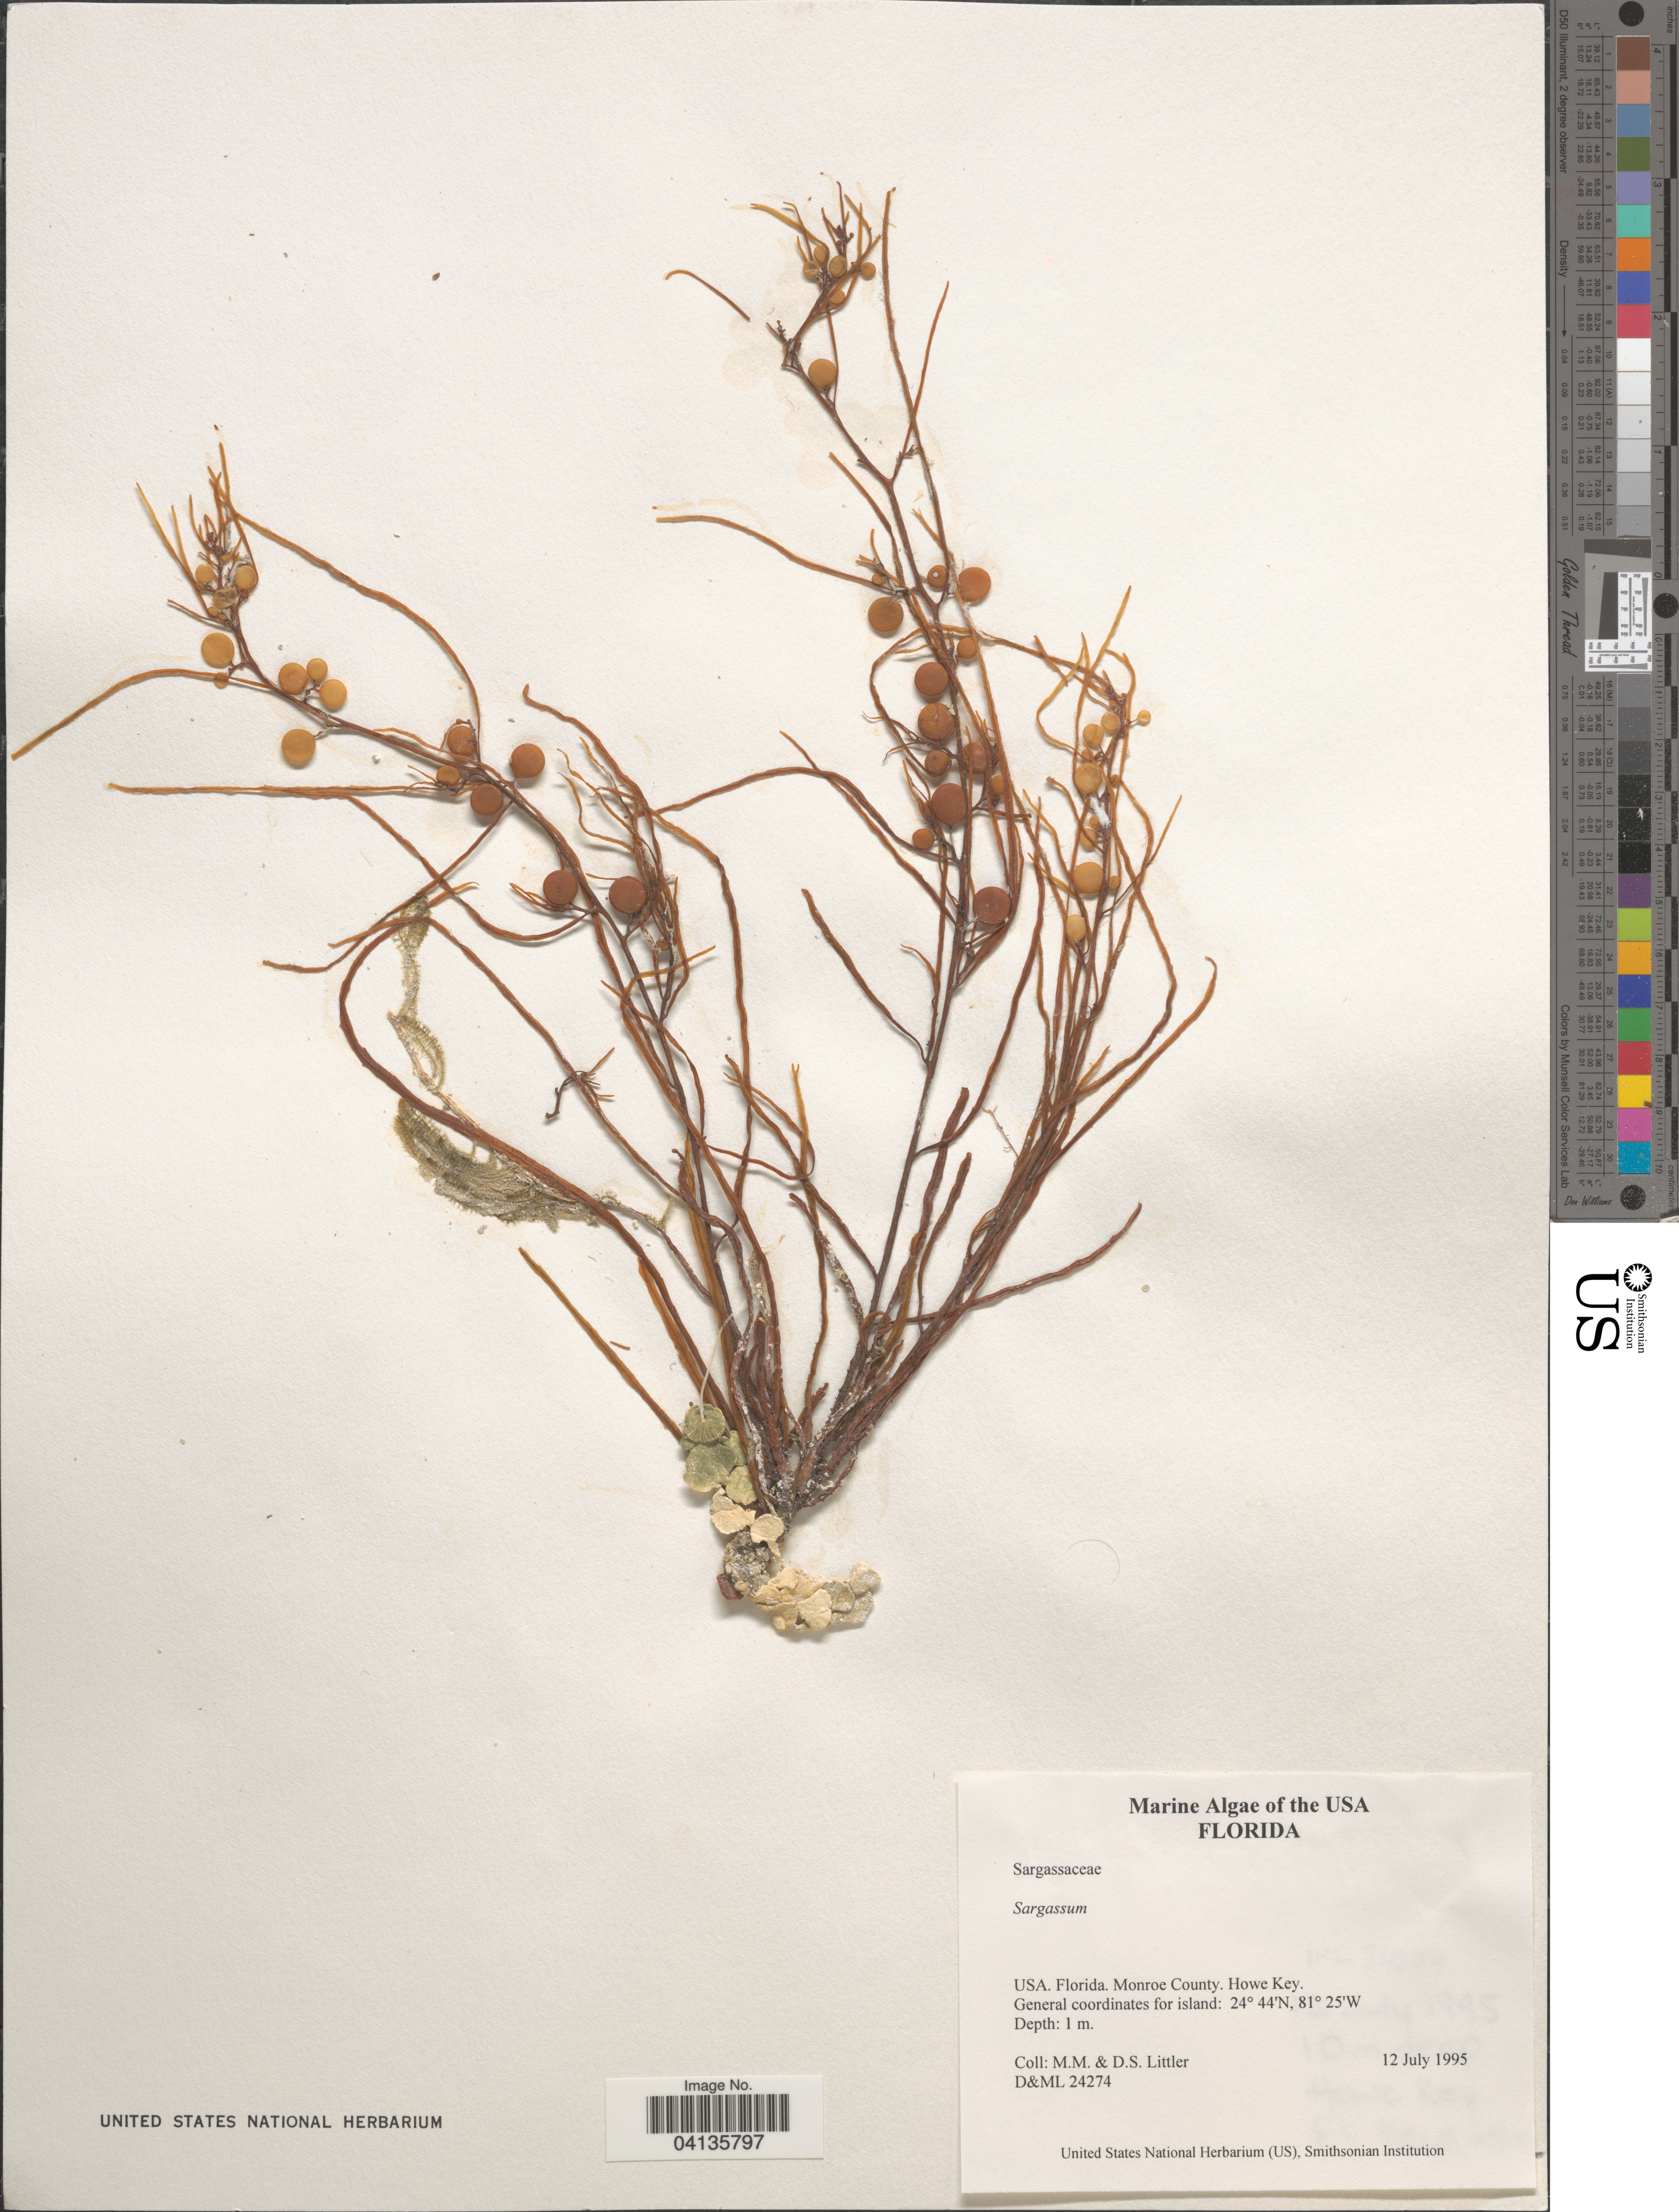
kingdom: Chromista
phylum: Ochrophyta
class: Phaeophyceae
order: Fucales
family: Sargassaceae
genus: Sargassum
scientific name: Sargassum sp.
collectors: D. S. Littler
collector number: D&ML 24274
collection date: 1995-07-12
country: United States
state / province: Florida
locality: Monroe County. Howe Key.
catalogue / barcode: US 238651